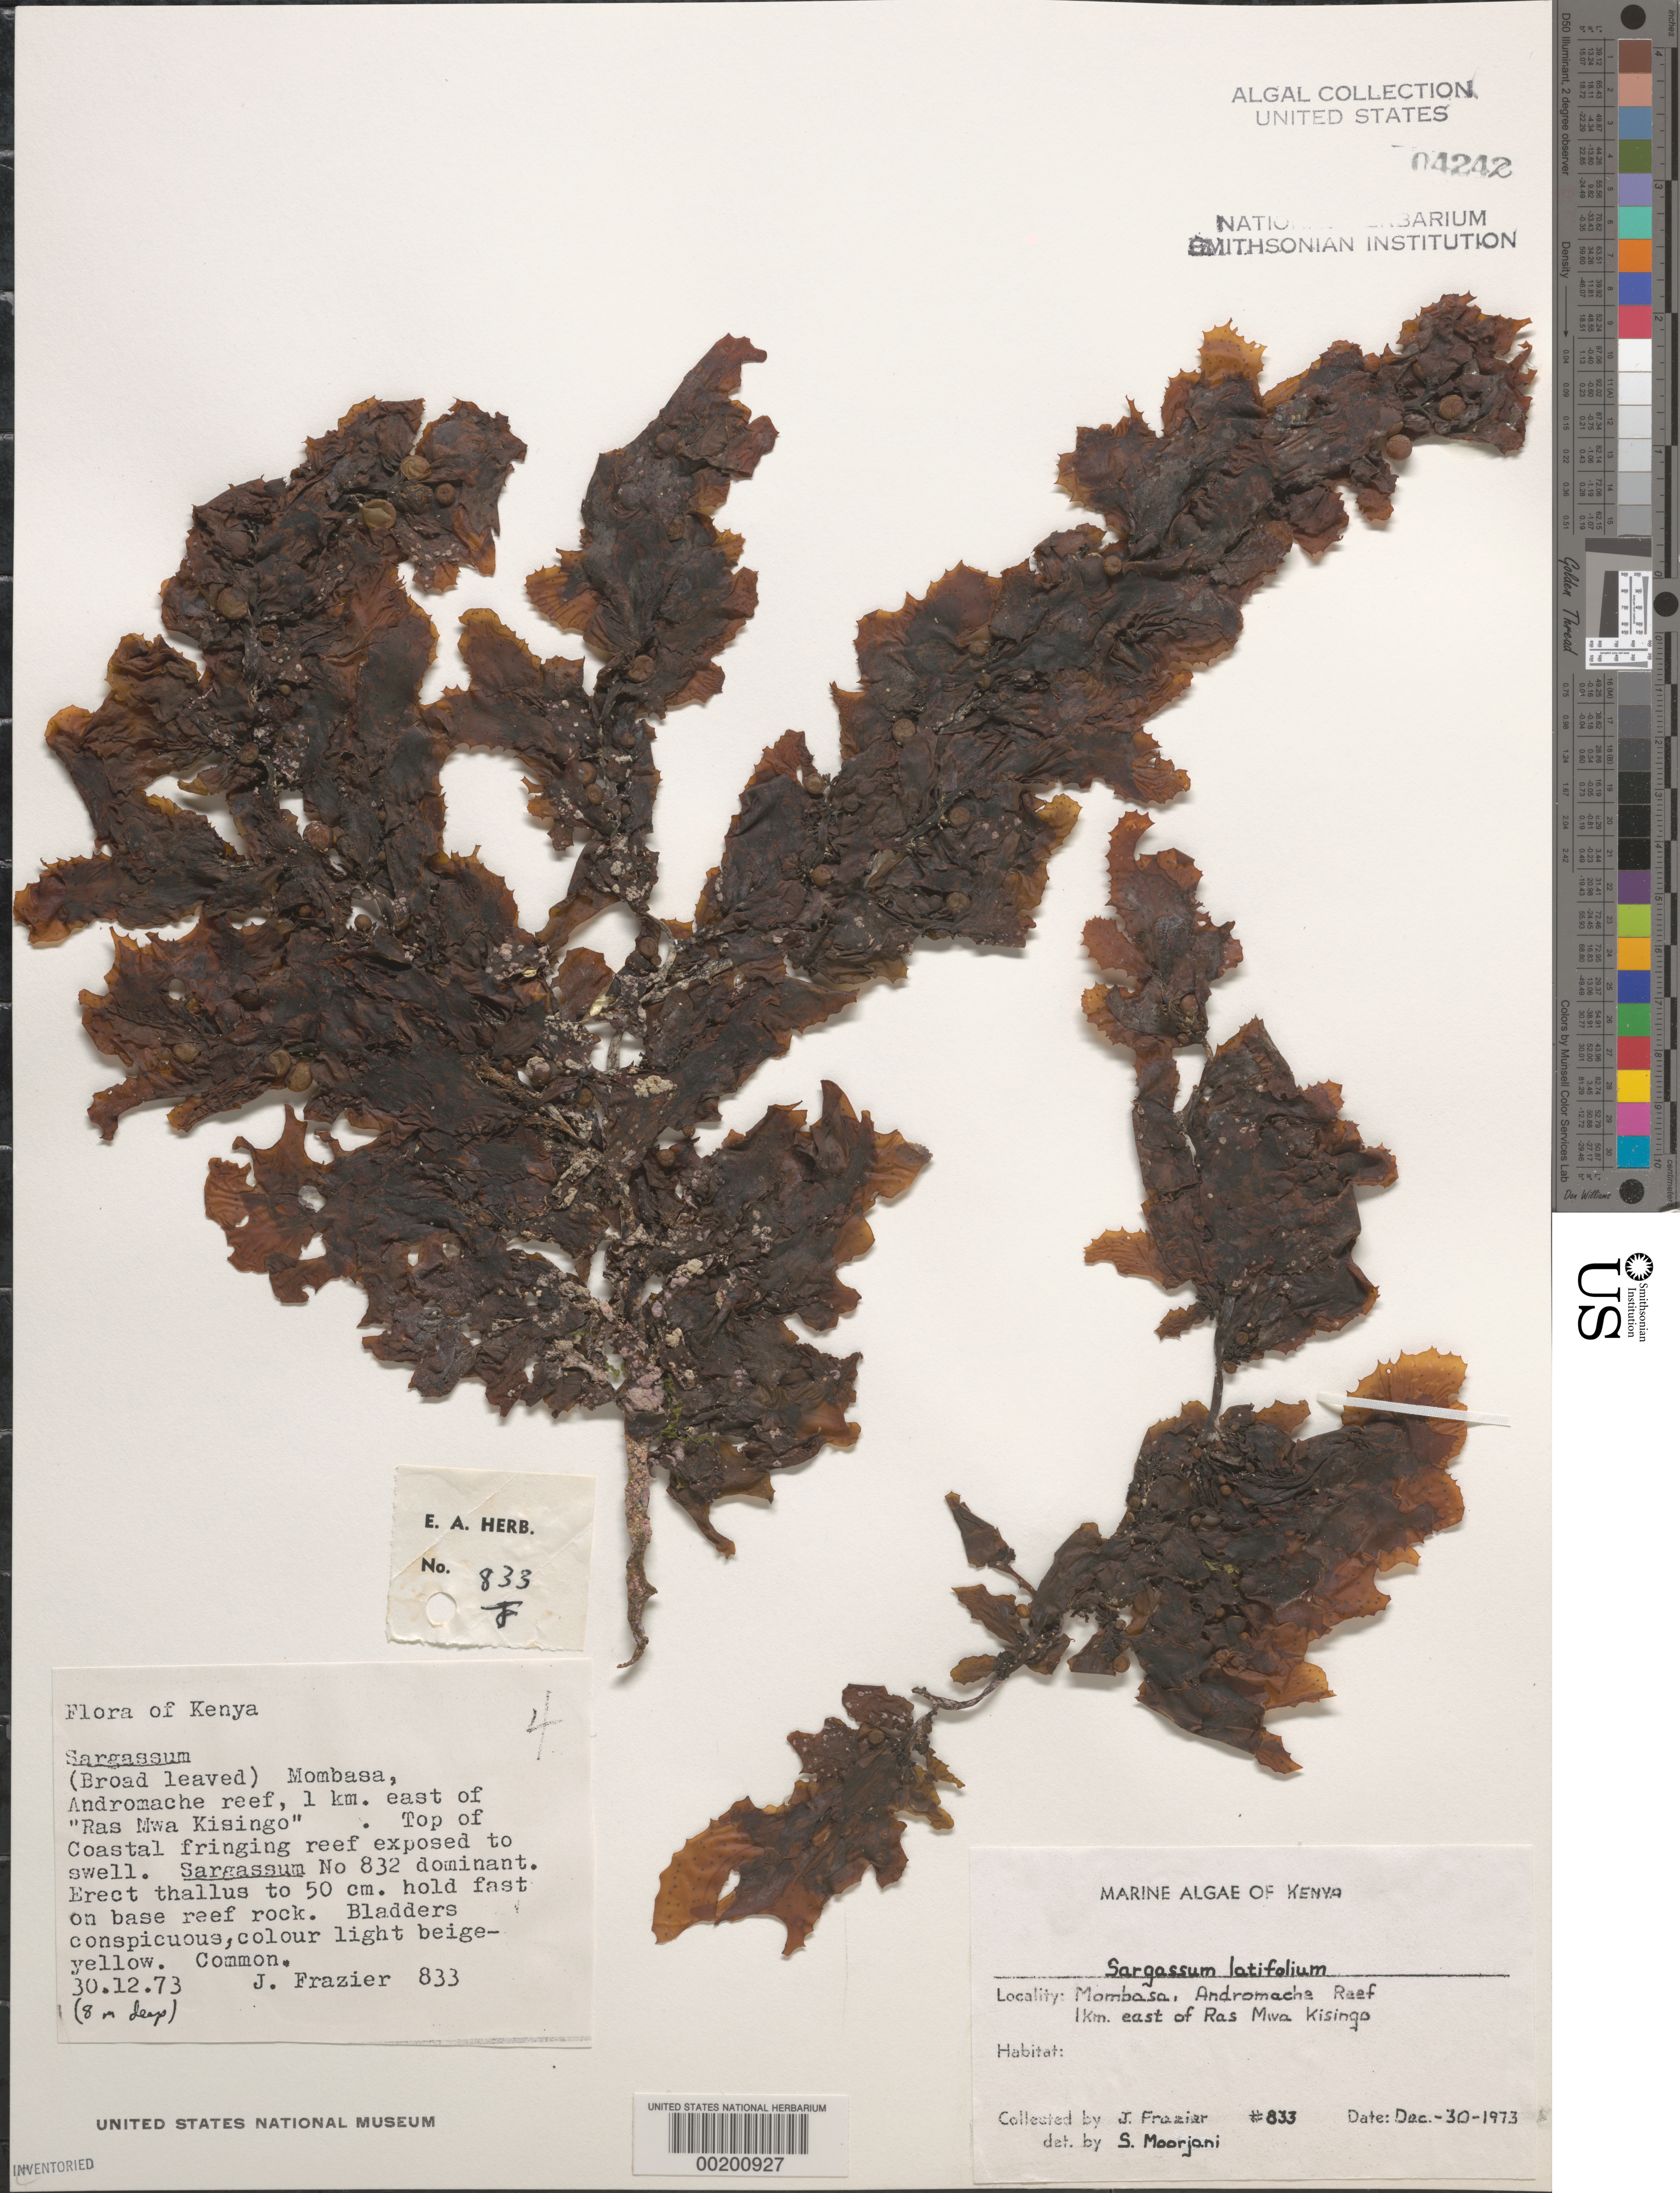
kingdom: Chromista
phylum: Ochrophyta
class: Phaeophyceae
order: Fucales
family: Sargassaceae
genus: Sargassum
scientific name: Sargassum latifolium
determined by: Moorjani, S.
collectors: J. Frazier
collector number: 833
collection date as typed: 30 Dec 1973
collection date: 1973-12-30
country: Kenya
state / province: Mombasa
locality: Andromache Reef, 1 km east of Ras Mwa Kisingo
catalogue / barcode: US 4242